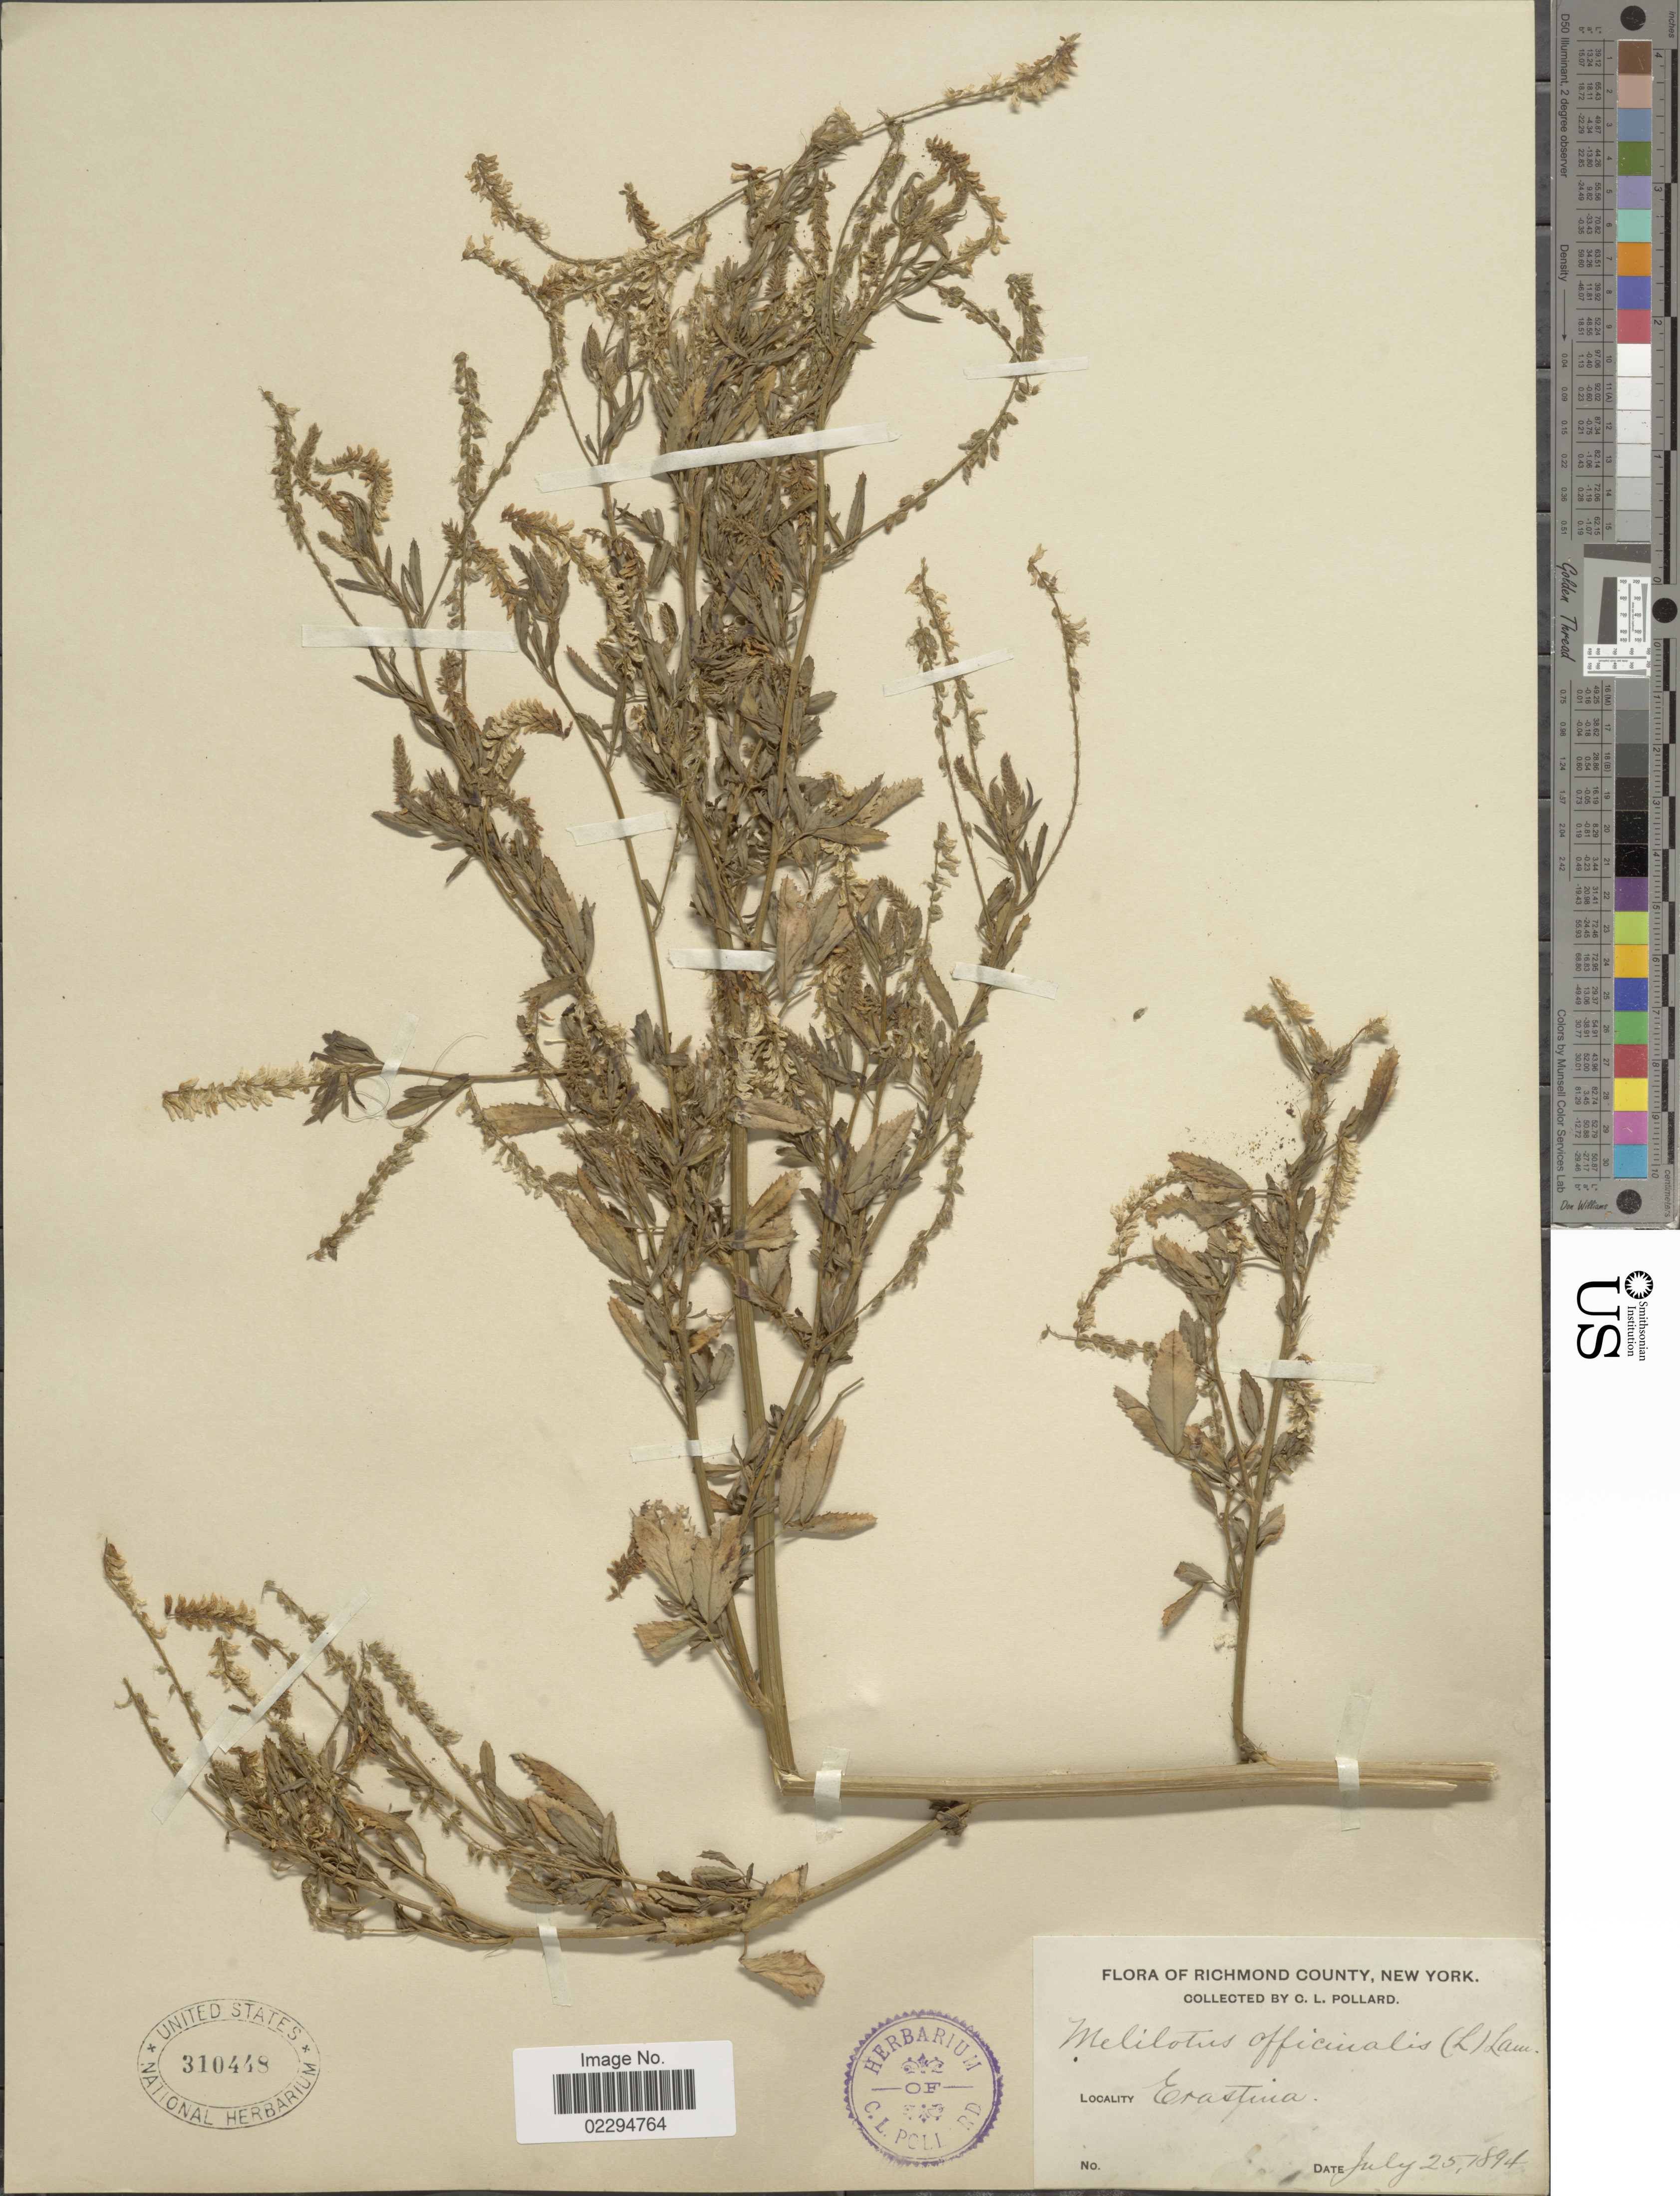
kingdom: Plantae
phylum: Tracheophyta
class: Magnoliopsida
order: Fabales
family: Fabaceae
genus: Melilotus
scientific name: Melilotus officinalis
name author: (L.) Lam.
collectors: C. L. Pollard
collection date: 1894-07-25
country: United States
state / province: New York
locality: Richmond County. Erastina.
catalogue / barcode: US 310448